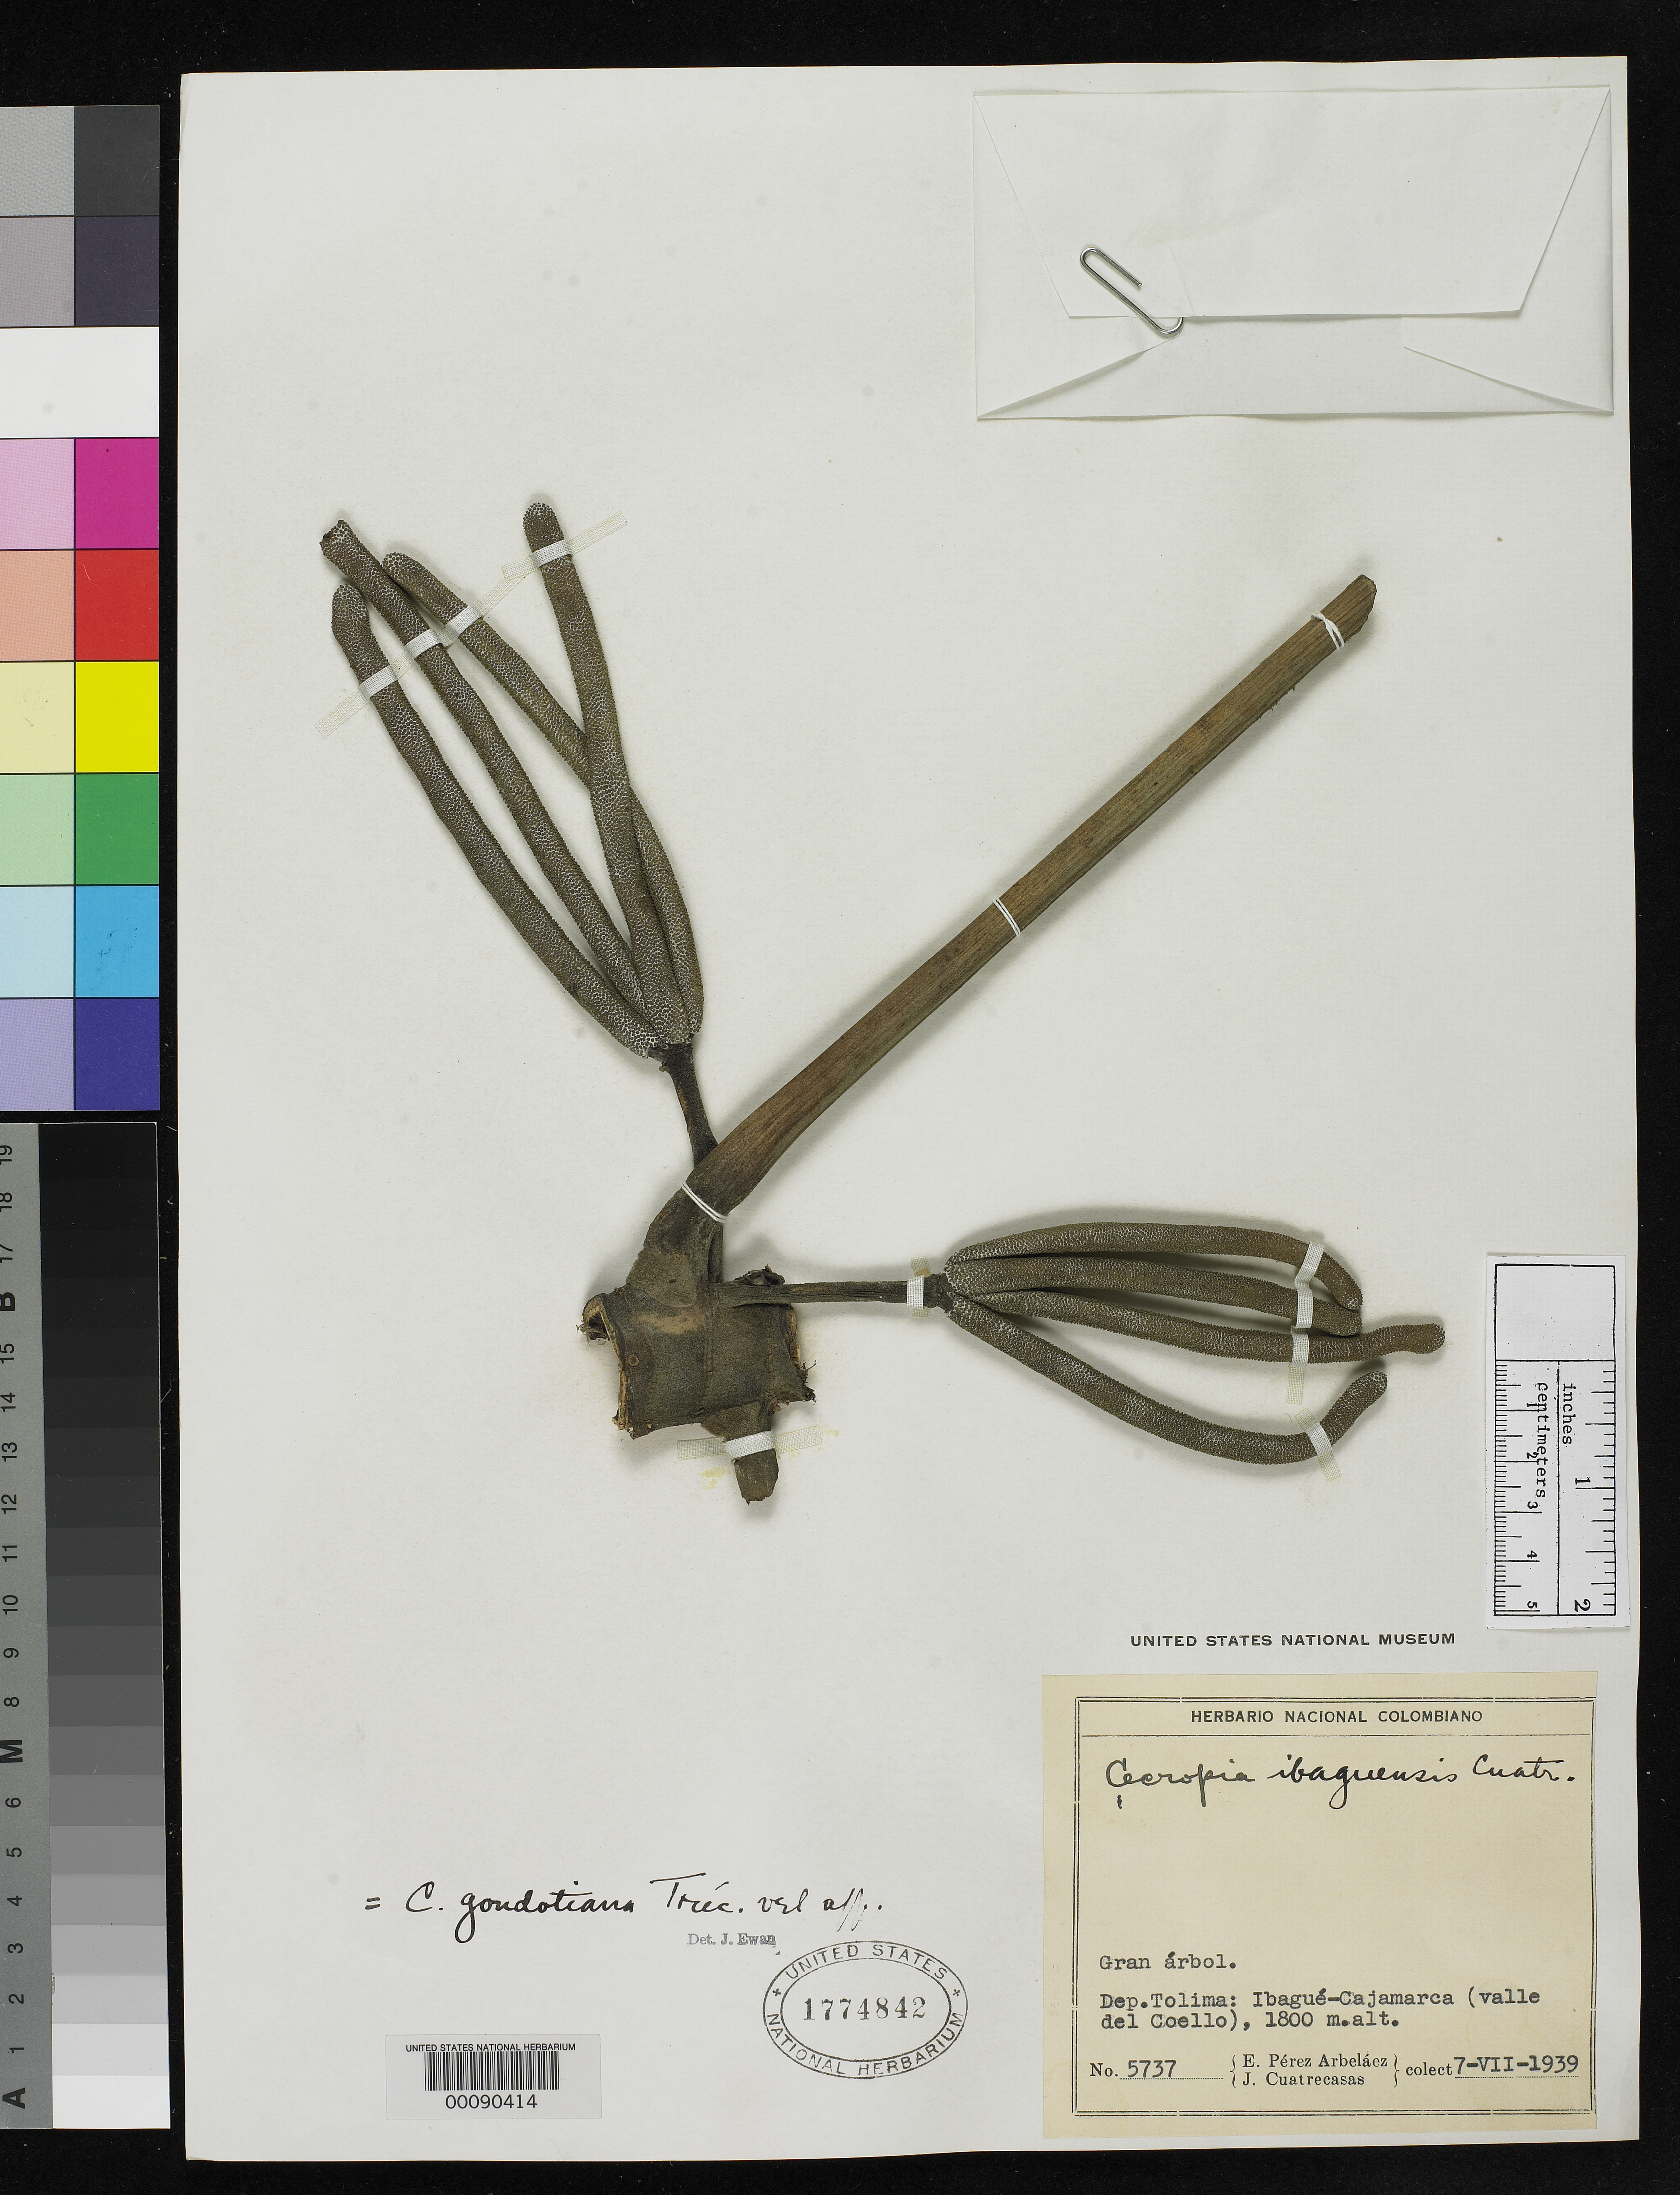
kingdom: Plantae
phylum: Tracheophyta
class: Magnoliopsida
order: Rosales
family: Urticaceae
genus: Cecropia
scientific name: Cecropia ibaguensis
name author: Cuatrec.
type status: Isotype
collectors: E. Pérez Arbeláez & J. Cuatrecasas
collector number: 5737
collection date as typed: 07 Jul 1939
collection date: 1939-07-07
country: Colombia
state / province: Tolima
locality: Ibague-Cajamarca.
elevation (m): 1800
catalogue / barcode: US 1774842